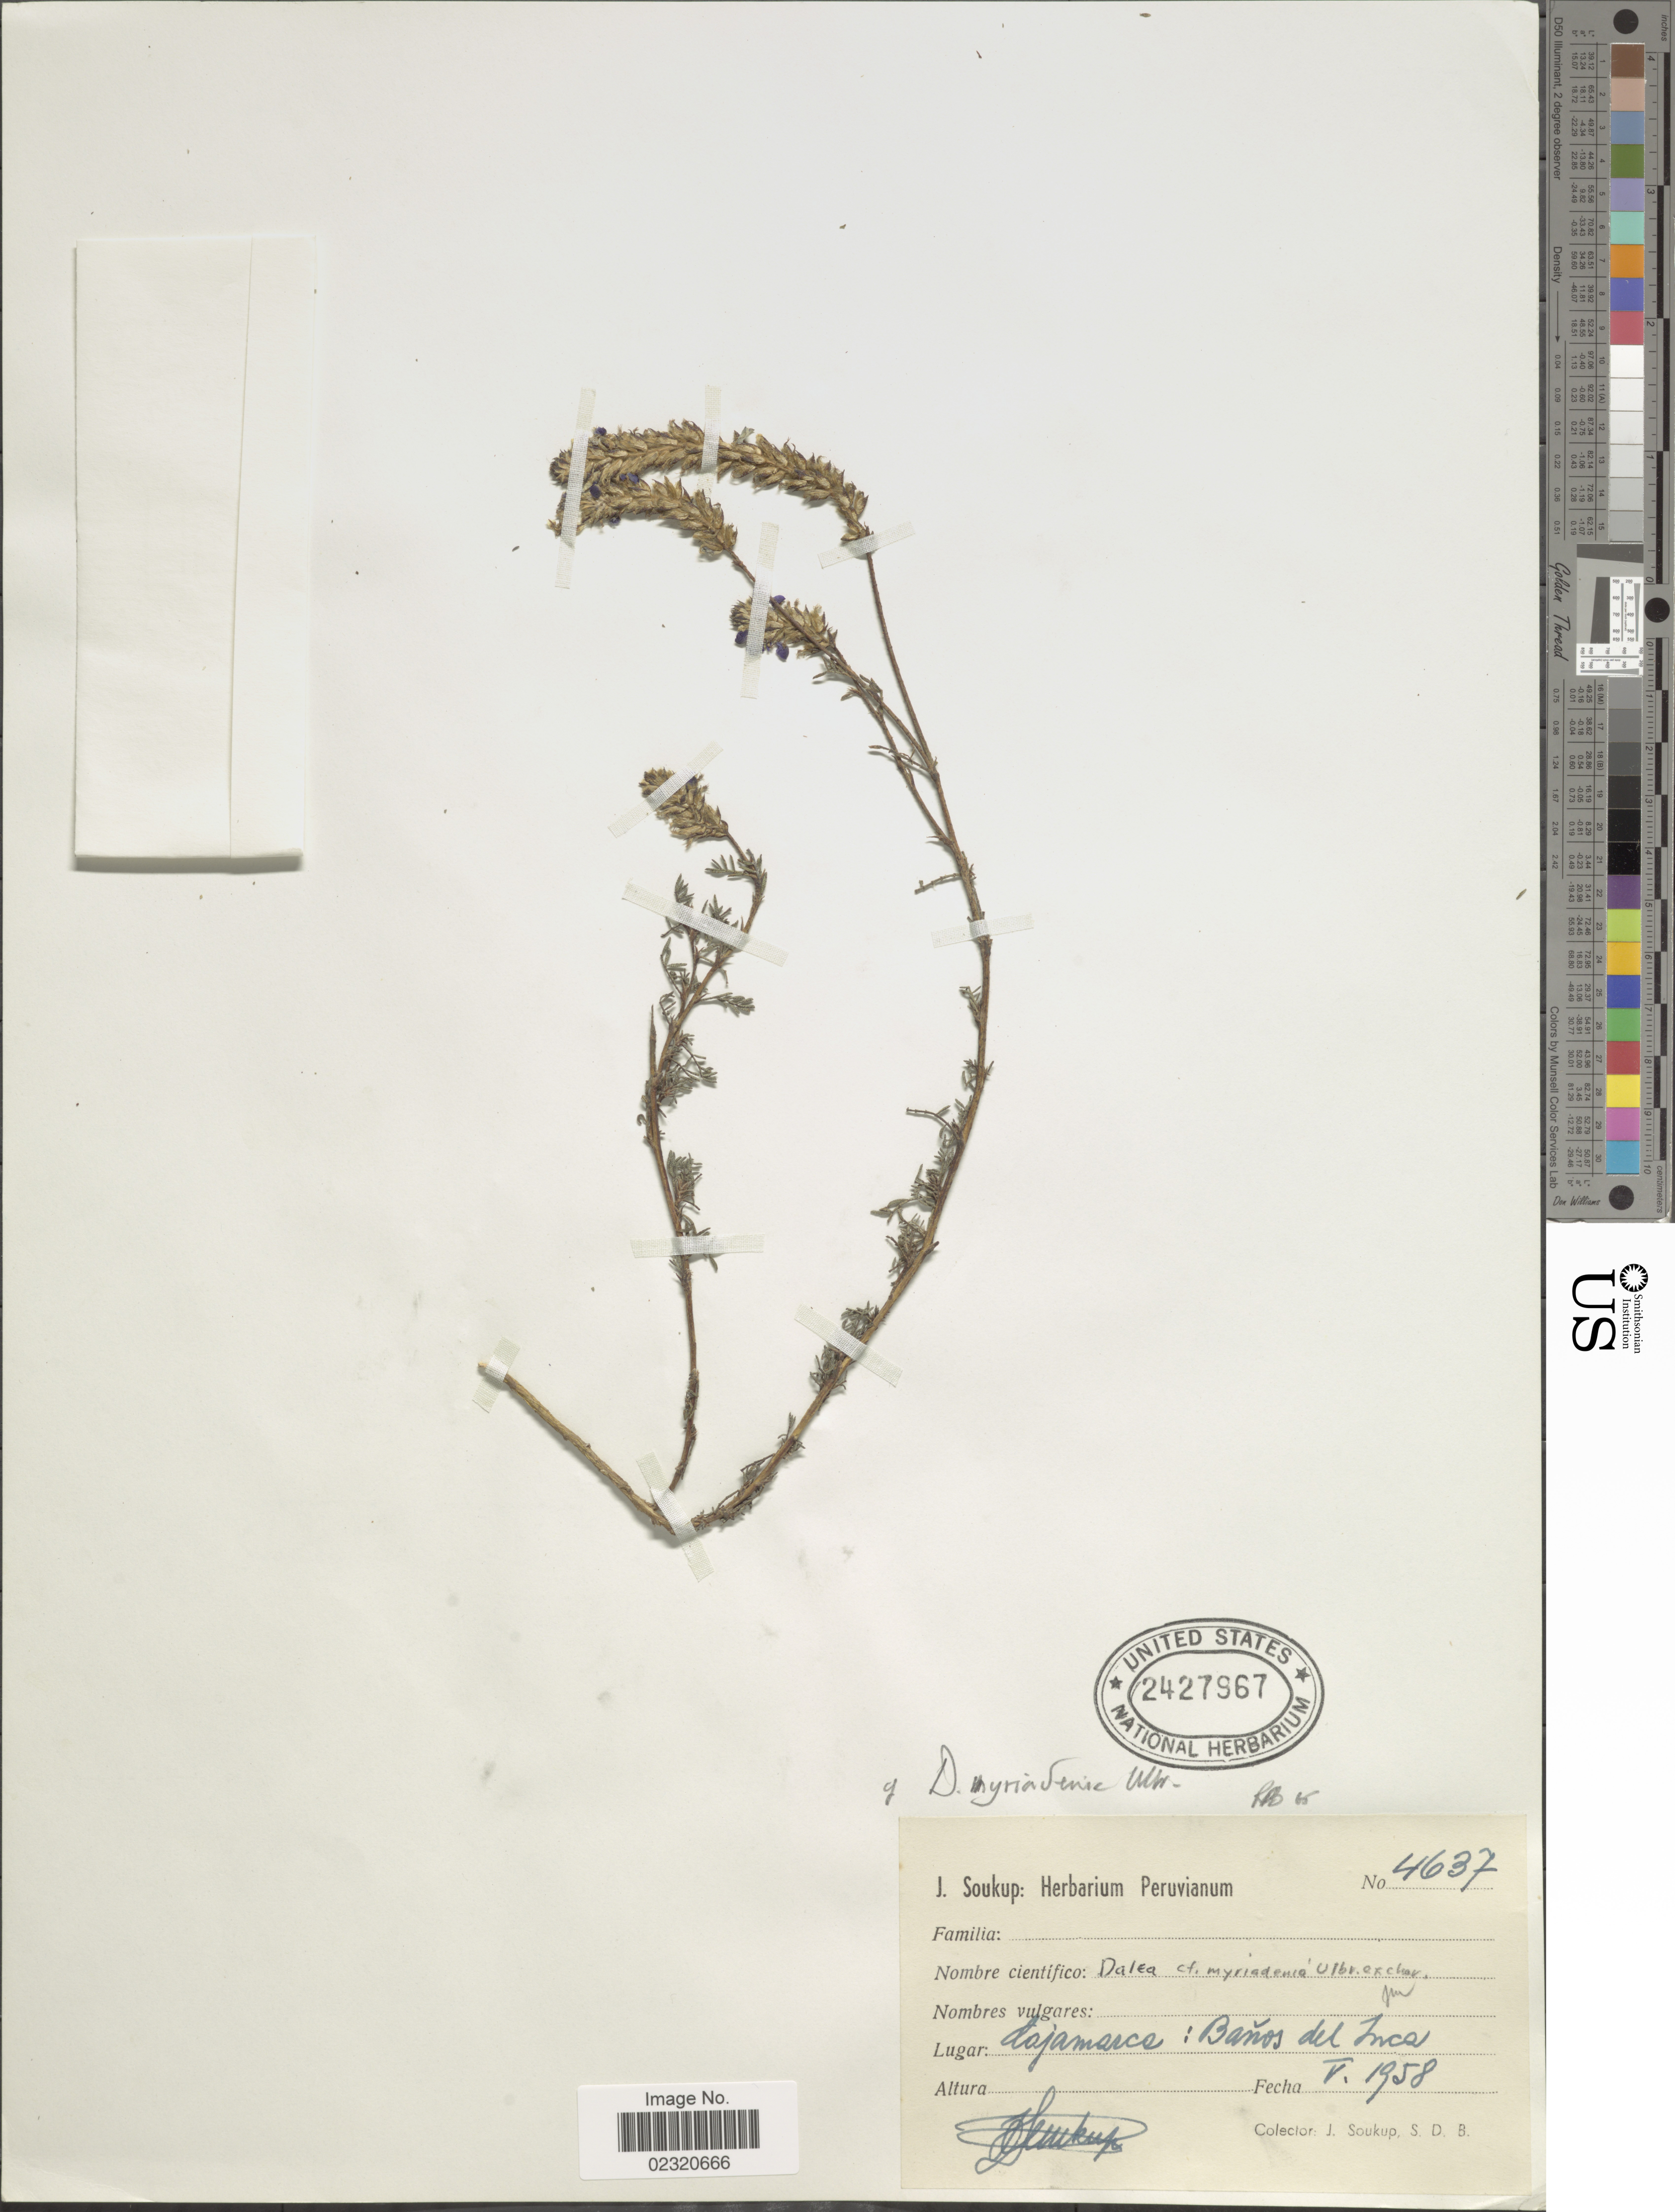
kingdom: Plantae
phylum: Tracheophyta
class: Magnoliopsida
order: Fabales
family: Fabaceae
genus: Dalea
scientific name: Dalea myriadenia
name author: Ulbr.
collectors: J. Soukup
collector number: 4637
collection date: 1958-05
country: Peru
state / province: Cajamarca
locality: Baños del Inca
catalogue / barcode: US 2427967